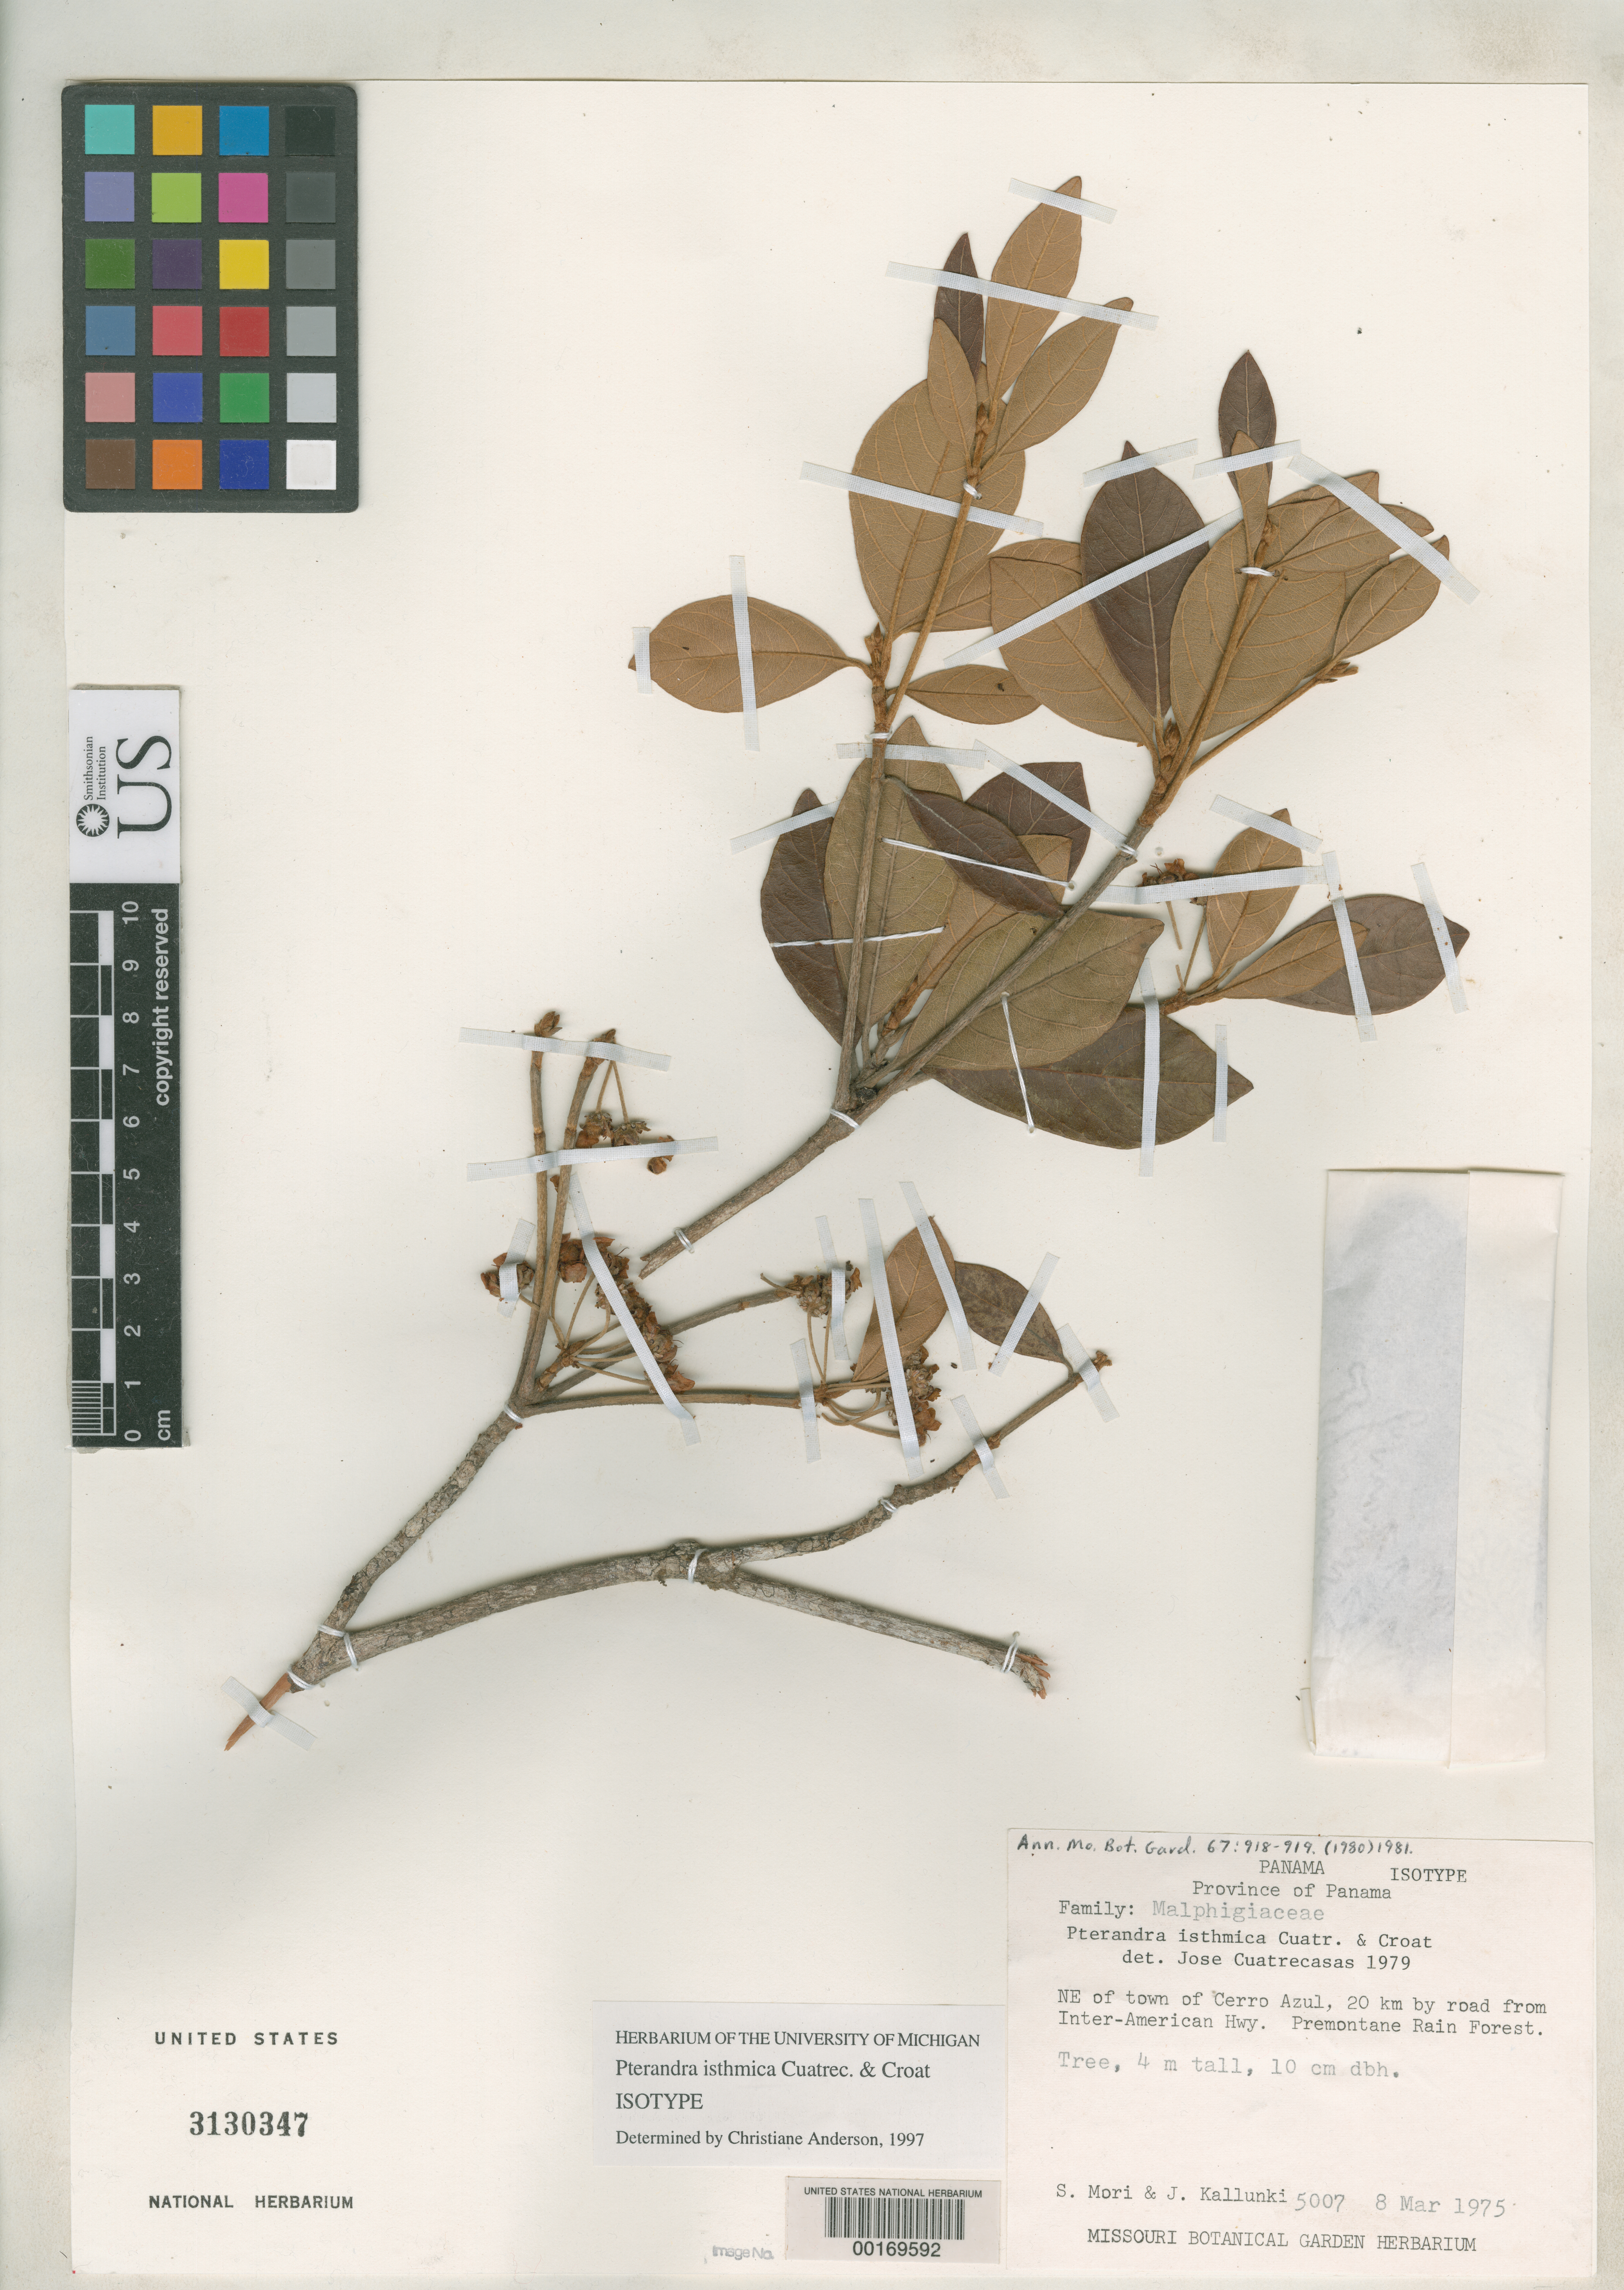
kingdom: Plantae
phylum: Tracheophyta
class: Magnoliopsida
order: Malpighiales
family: Malpighiaceae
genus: Pterandra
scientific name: Pterandra isthmica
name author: Cuatrec. & Croat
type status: Isotype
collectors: S. Mori & J. Kallunki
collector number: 5007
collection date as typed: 08 Mar 1975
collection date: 1975-03-08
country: Panama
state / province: Panamá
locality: NE of town of Cerro Azul, 20 km by road from Inter-American Highway, Premontane rain forest.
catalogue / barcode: US 3130347